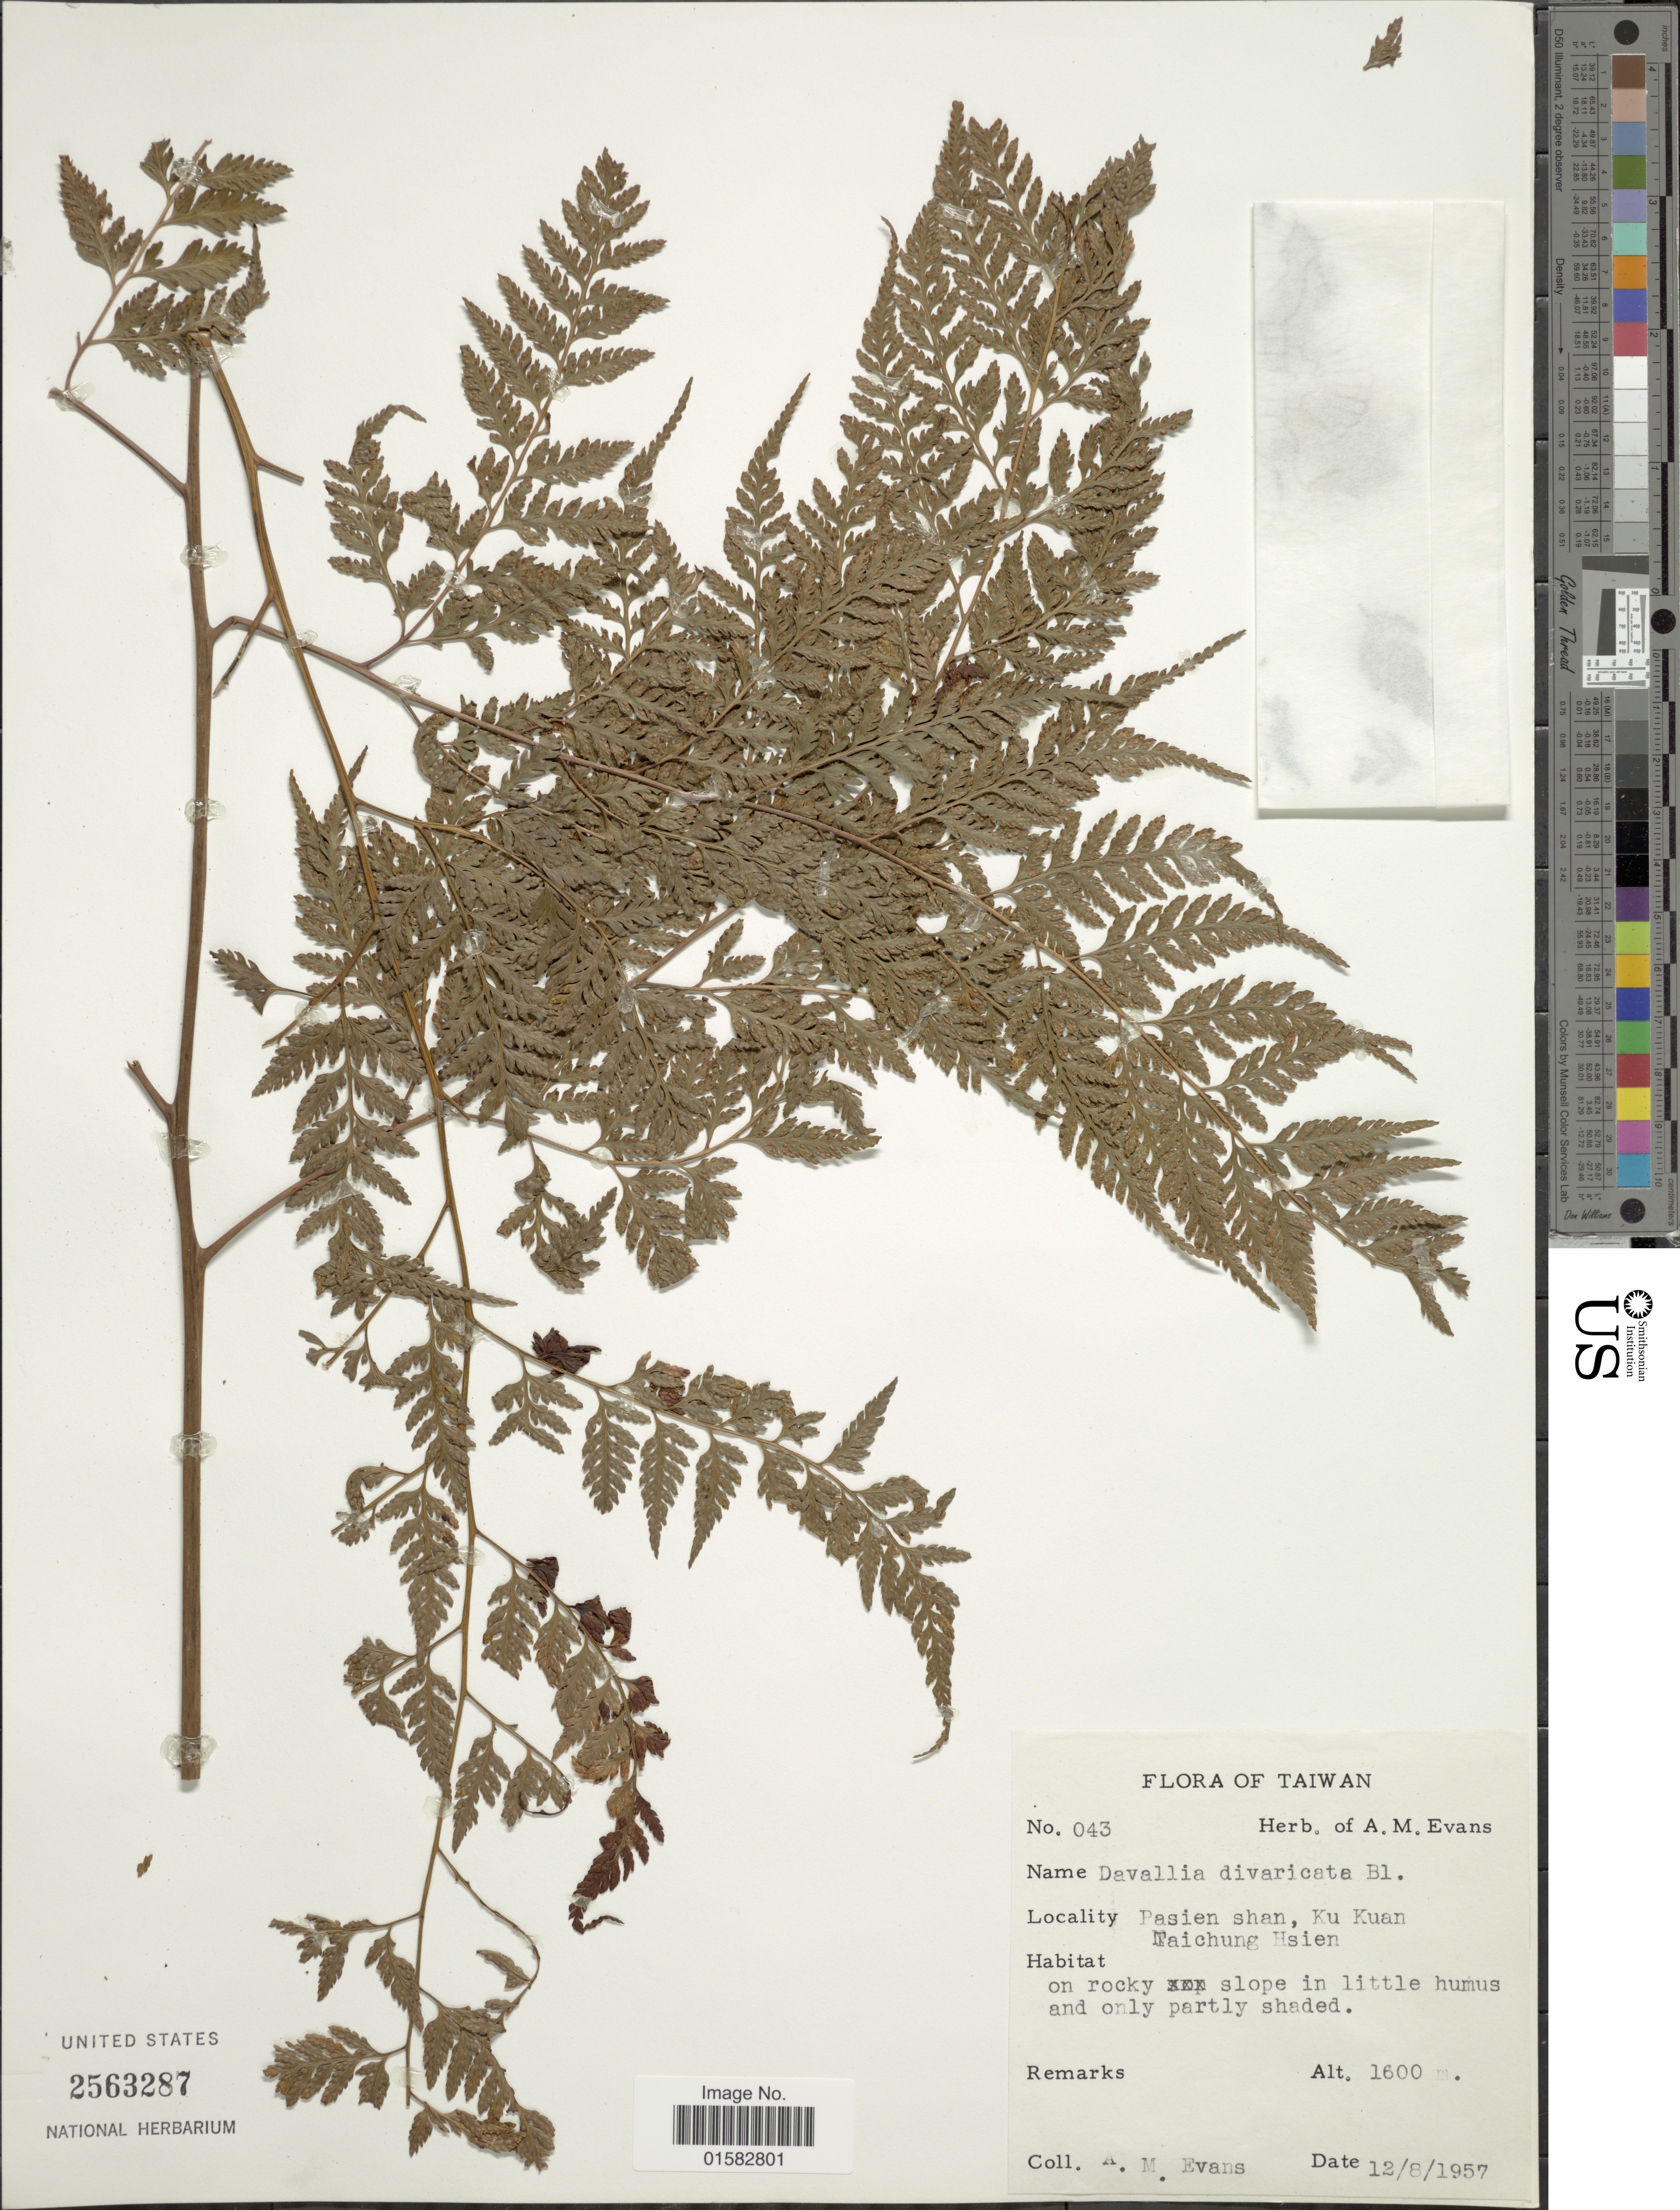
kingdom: Plantae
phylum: Tracheophyta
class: Polypodiopsida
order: Polypodiales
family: Davalliaceae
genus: Davallia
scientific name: Davallia divaricata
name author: Blume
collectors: A. M. Evans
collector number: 43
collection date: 1957-08-12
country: Taiwan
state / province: Taichung City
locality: Taiwan, Pasien shan, Ku Kuan,Taichung Hsien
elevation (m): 1600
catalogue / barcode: US 2563287